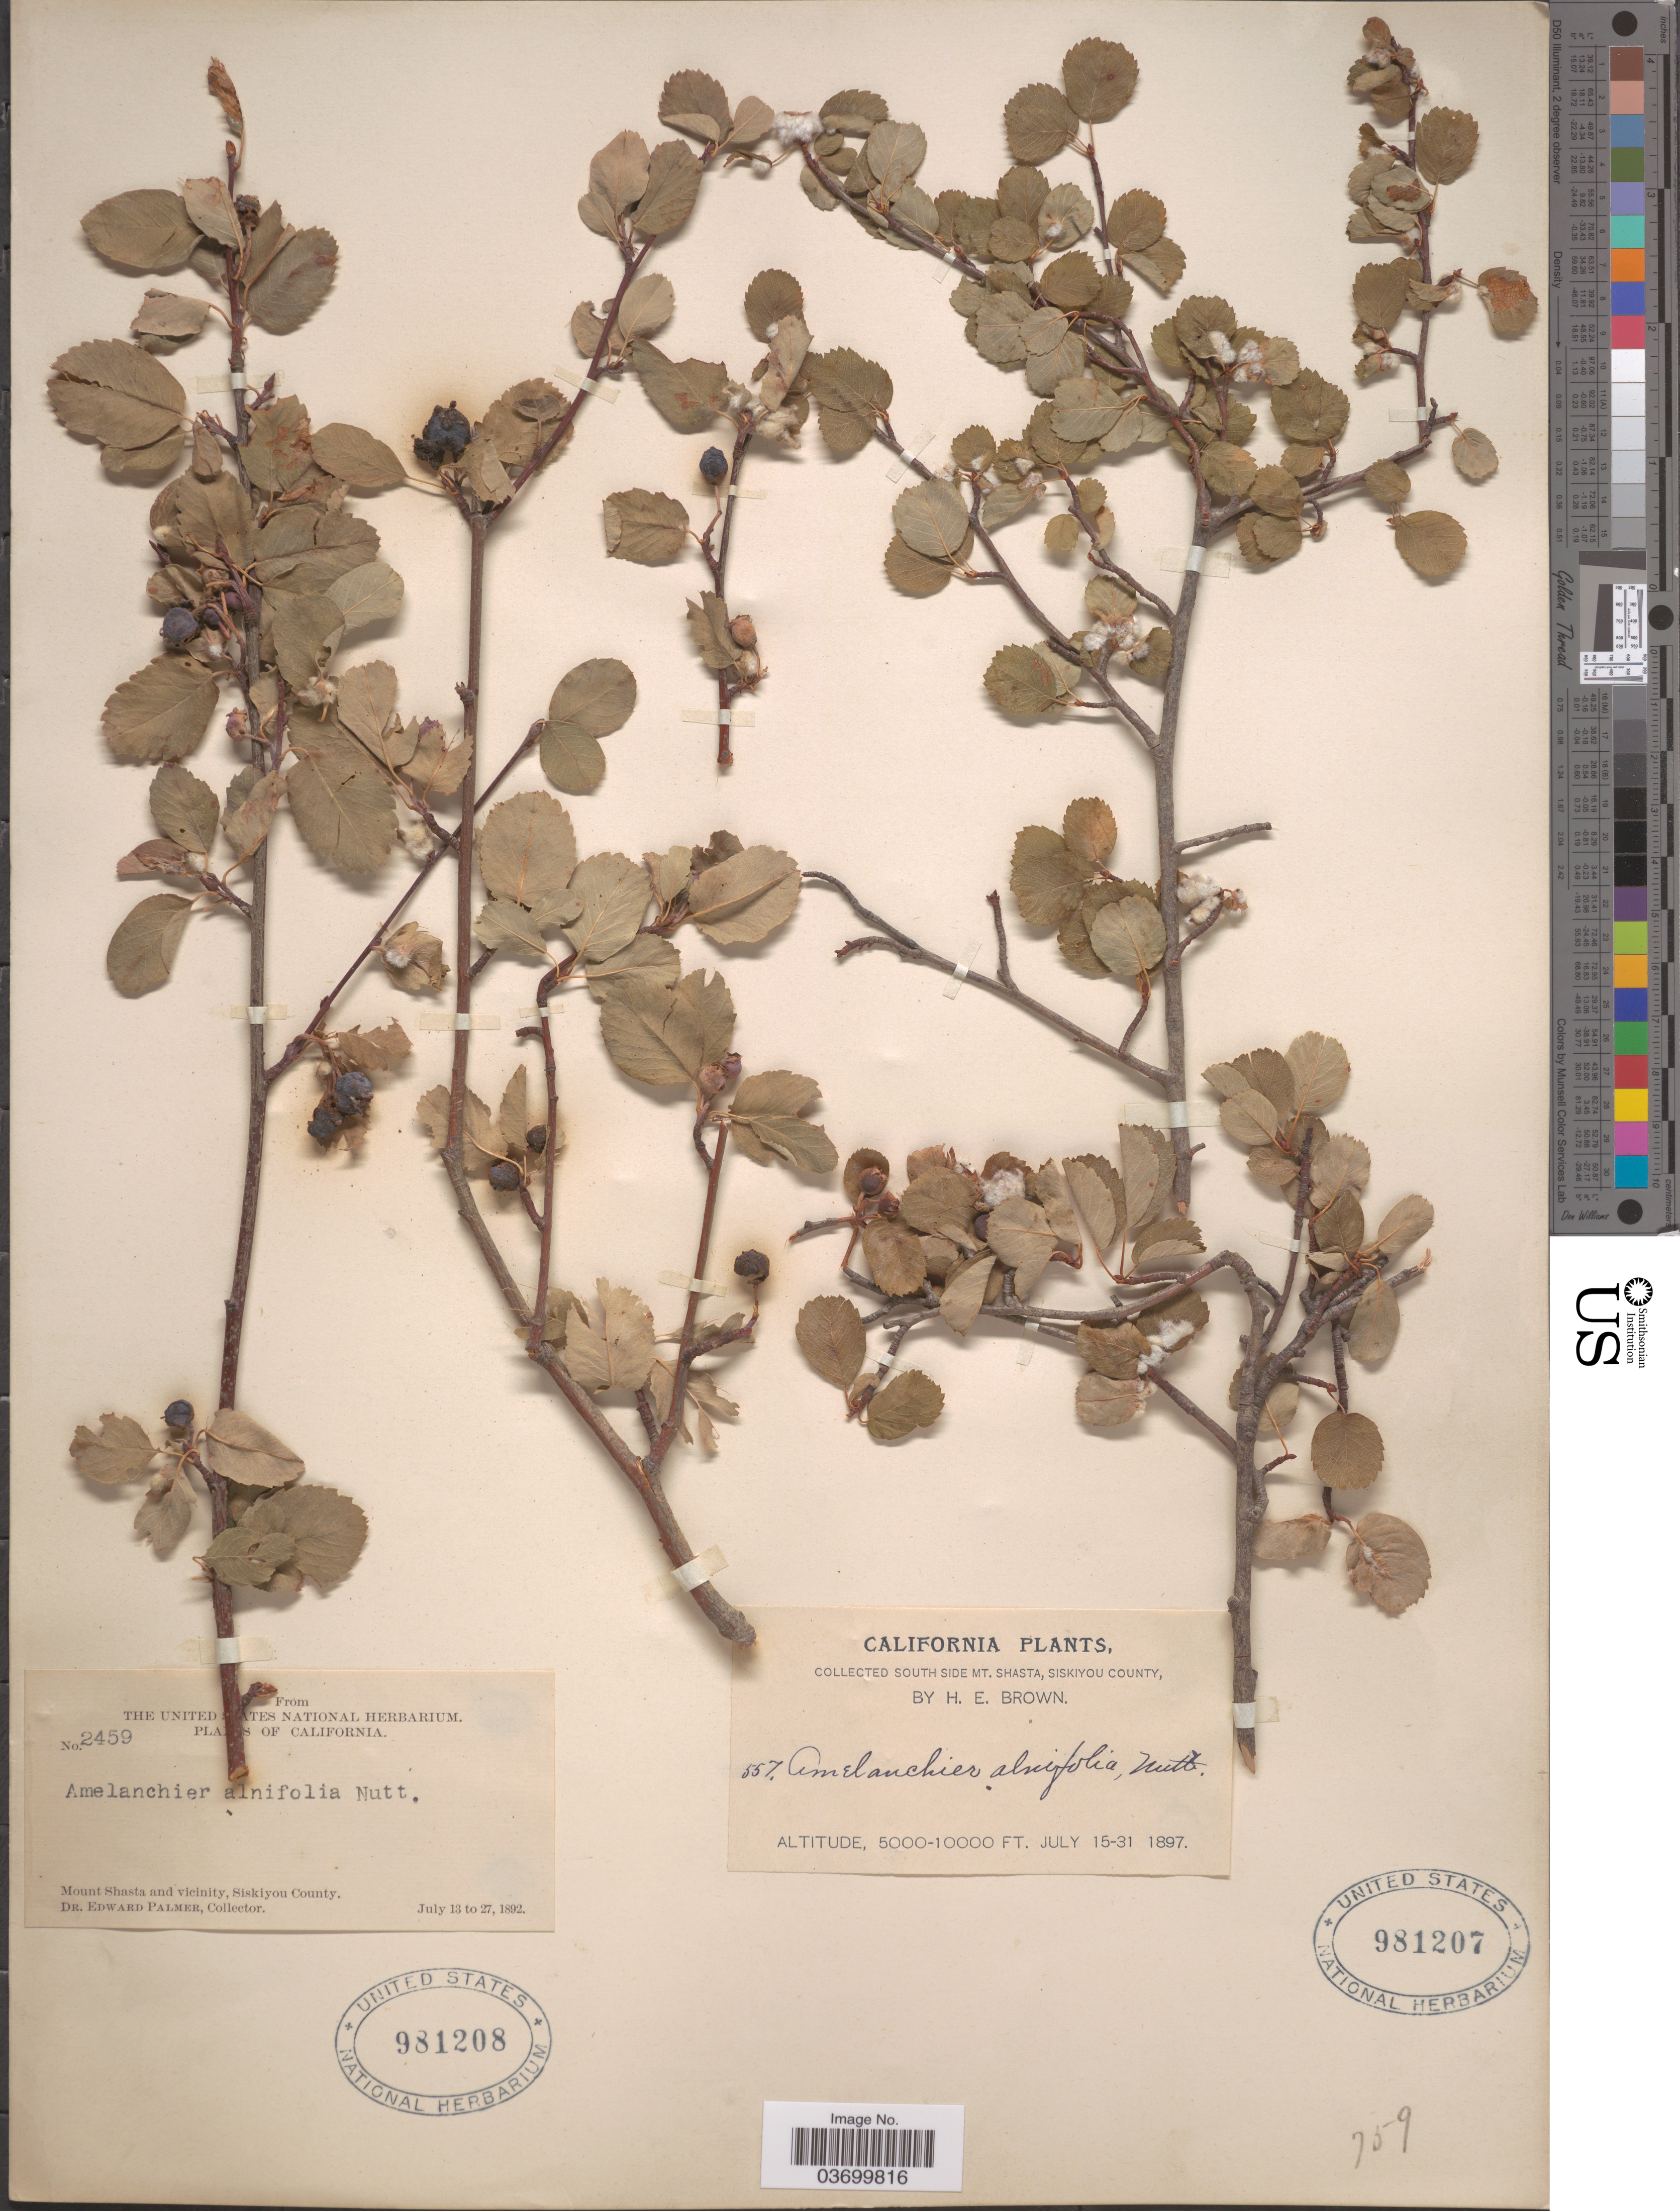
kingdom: Plantae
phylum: Tracheophyta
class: Magnoliopsida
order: Rosales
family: Rosaceae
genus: Amelanchier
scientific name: Amelanchier alnifolia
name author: (Nutt.) Nutt. ex M. Roem.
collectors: E. Palmer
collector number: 2459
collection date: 1892-07-13/1892-07-27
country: United States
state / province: California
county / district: Siskiyou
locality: Mount Shasta and vicinity, Siskiyou County.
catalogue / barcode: US 981208